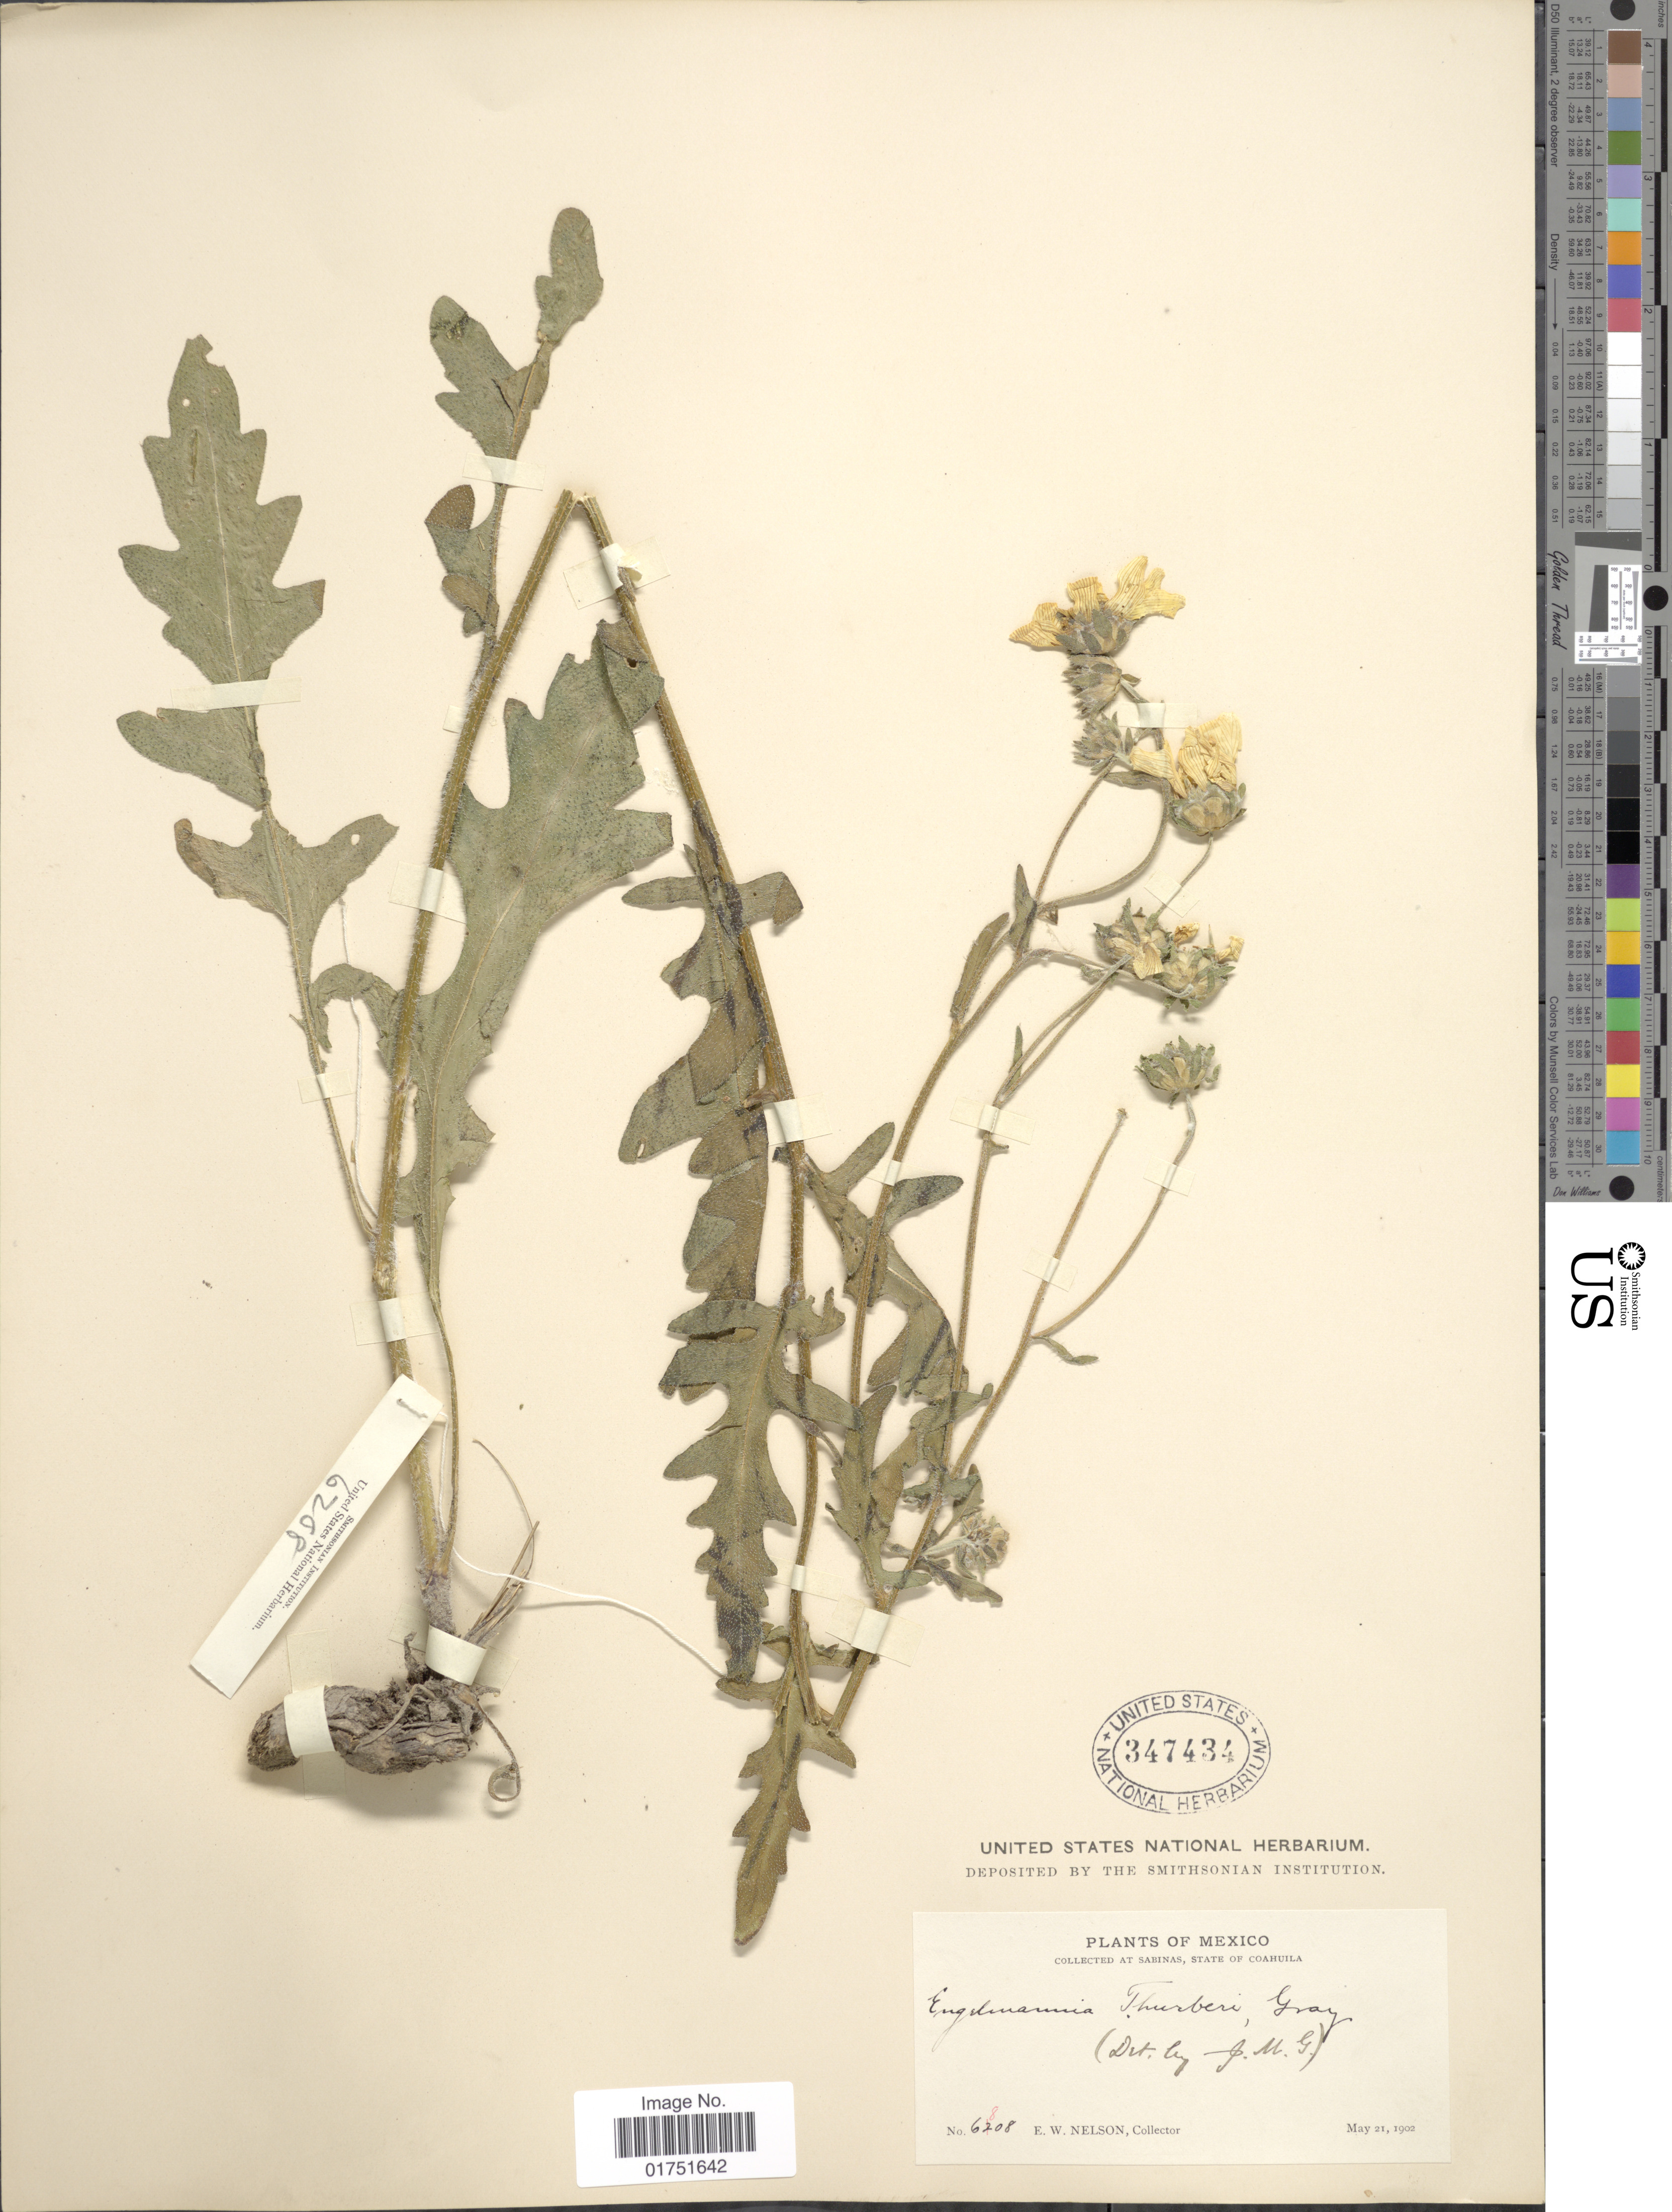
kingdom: Plantae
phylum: Tracheophyta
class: Magnoliopsida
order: Asterales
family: Asteraceae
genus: Engelmannia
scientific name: Engelmannia thurberi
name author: A. Gray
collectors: E. W. Nelson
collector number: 6808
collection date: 1902-05-21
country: Mexico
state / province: Coahuila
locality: At Sabinas, State of Coahuila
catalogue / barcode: US 347434